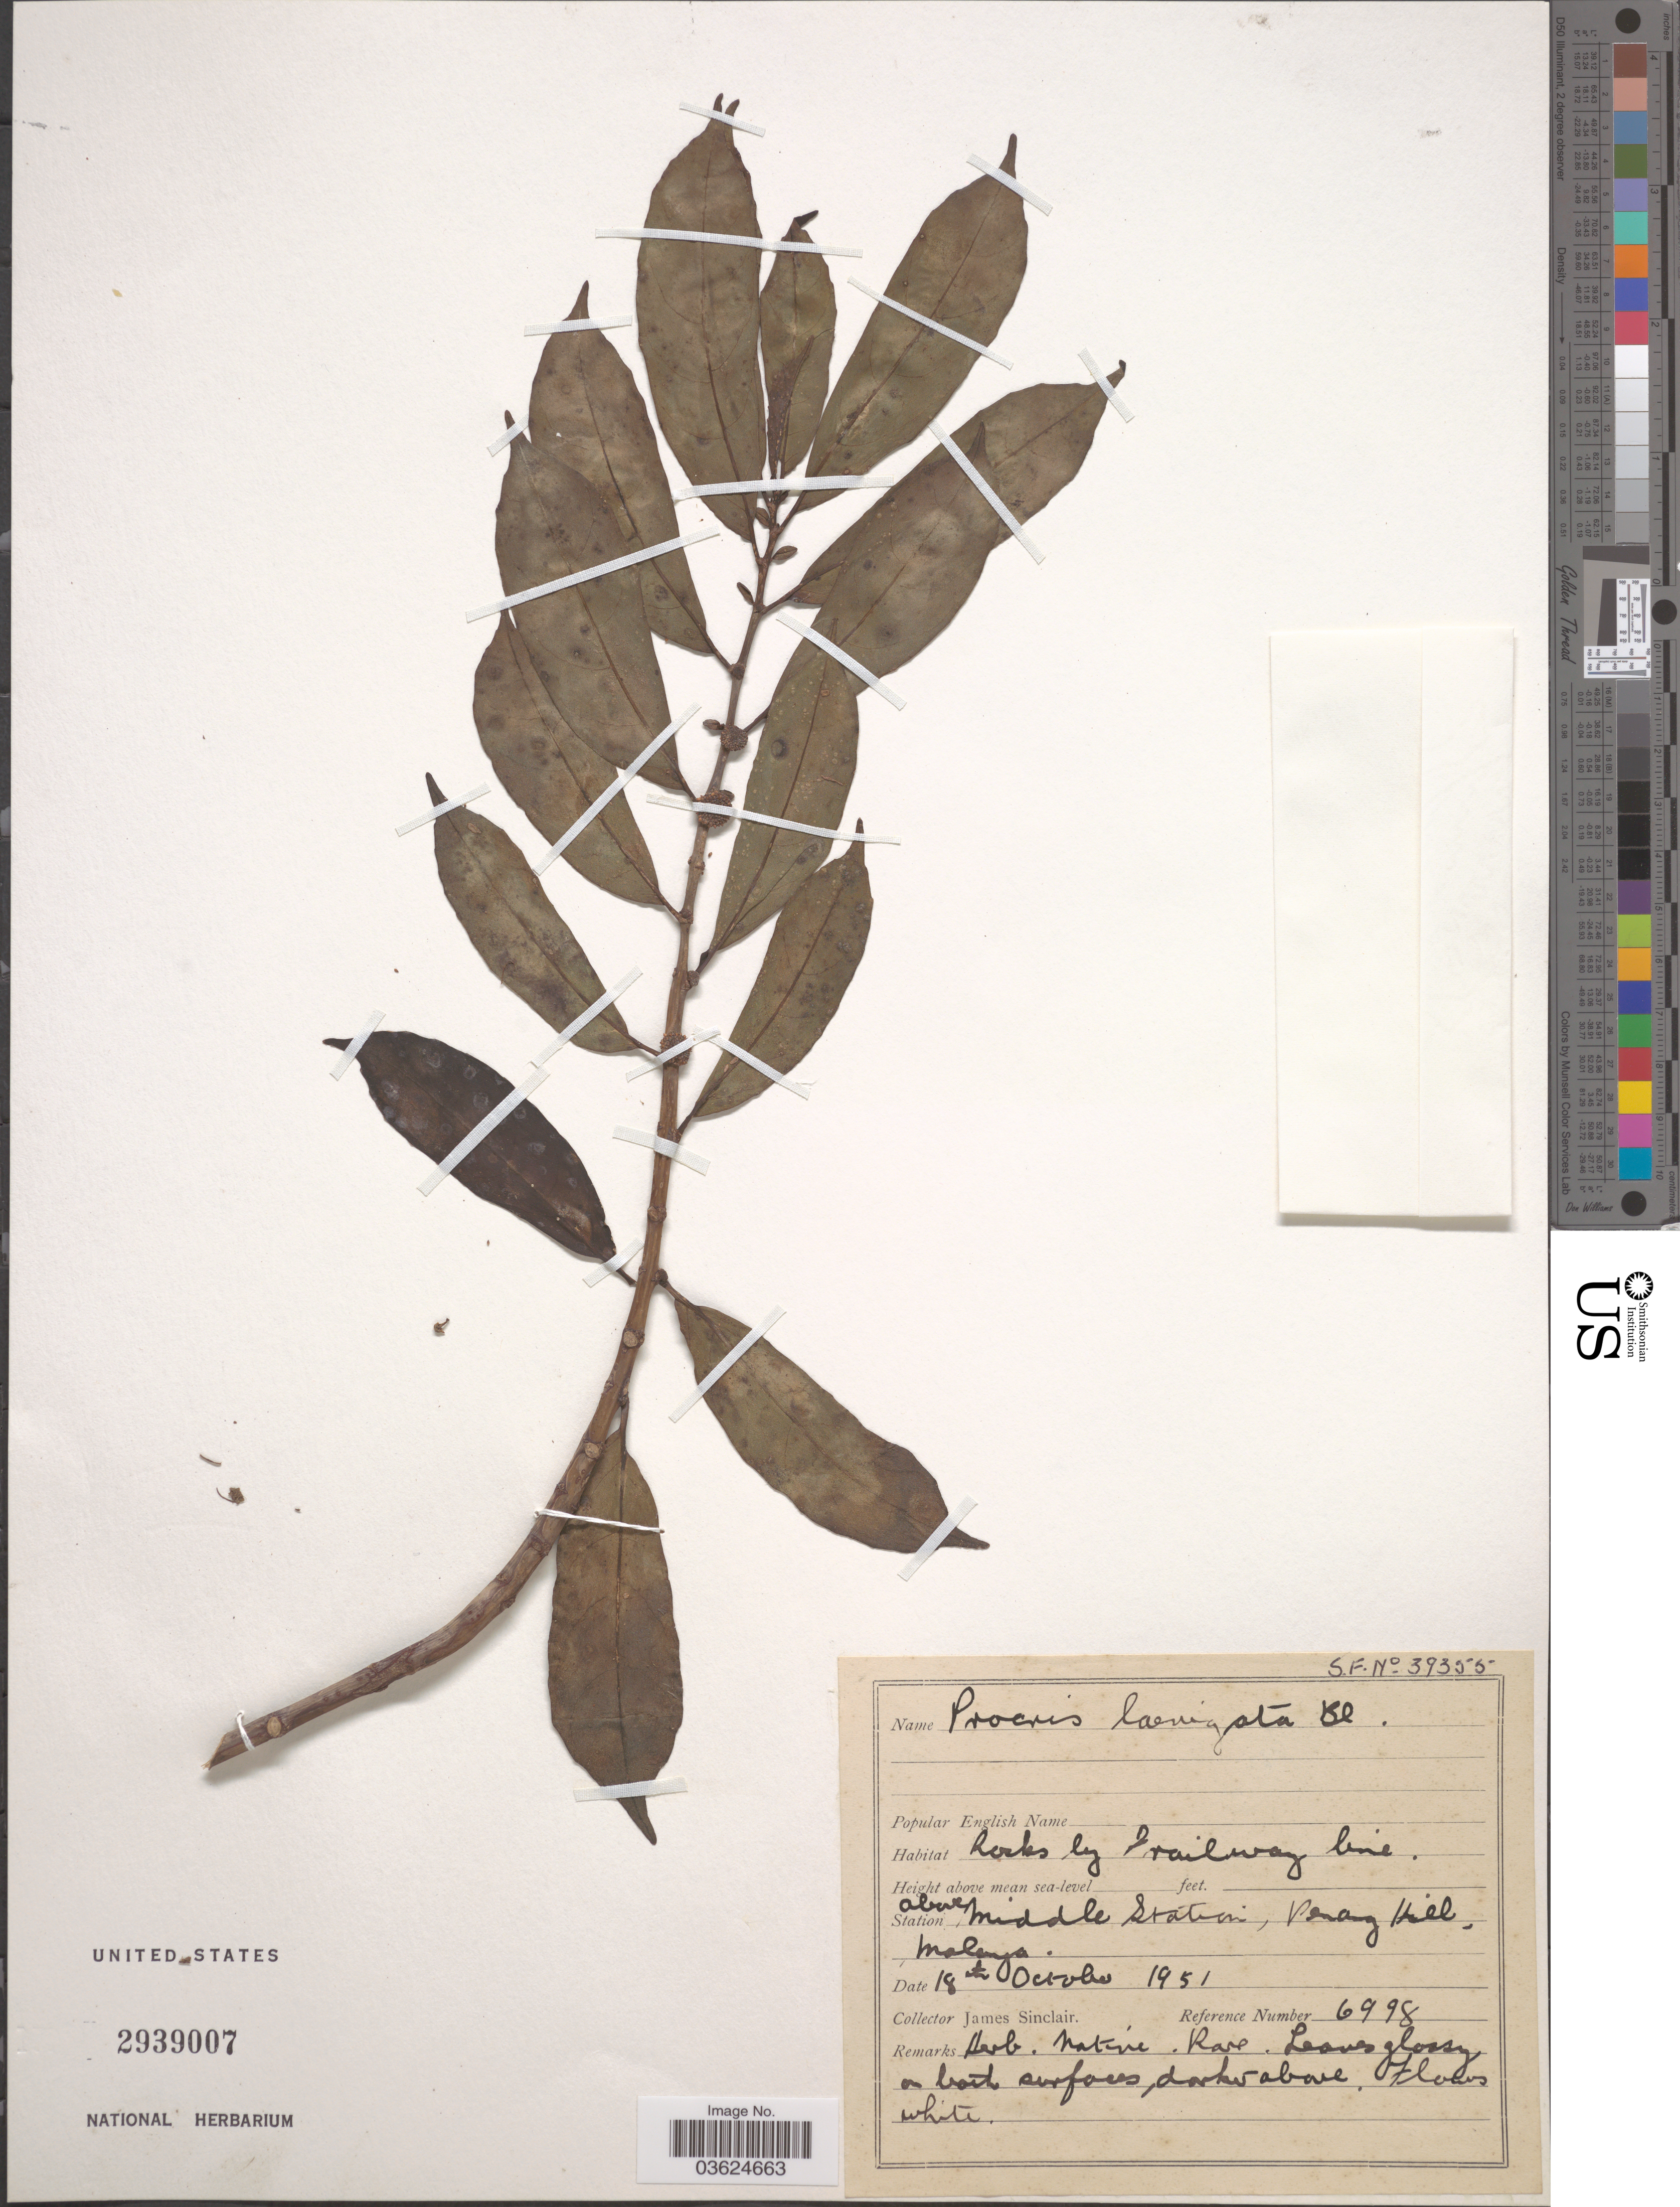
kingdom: Plantae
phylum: Tracheophyta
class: Magnoliopsida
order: Rosales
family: Urticaceae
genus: Procris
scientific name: Procris laevigata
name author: Blume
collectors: J. Sinclair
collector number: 6998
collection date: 1951-10-18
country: Malaysia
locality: Rocks by railway line. Station above Middle Station, Penang Hill, Malaya.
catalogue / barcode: US 2939007